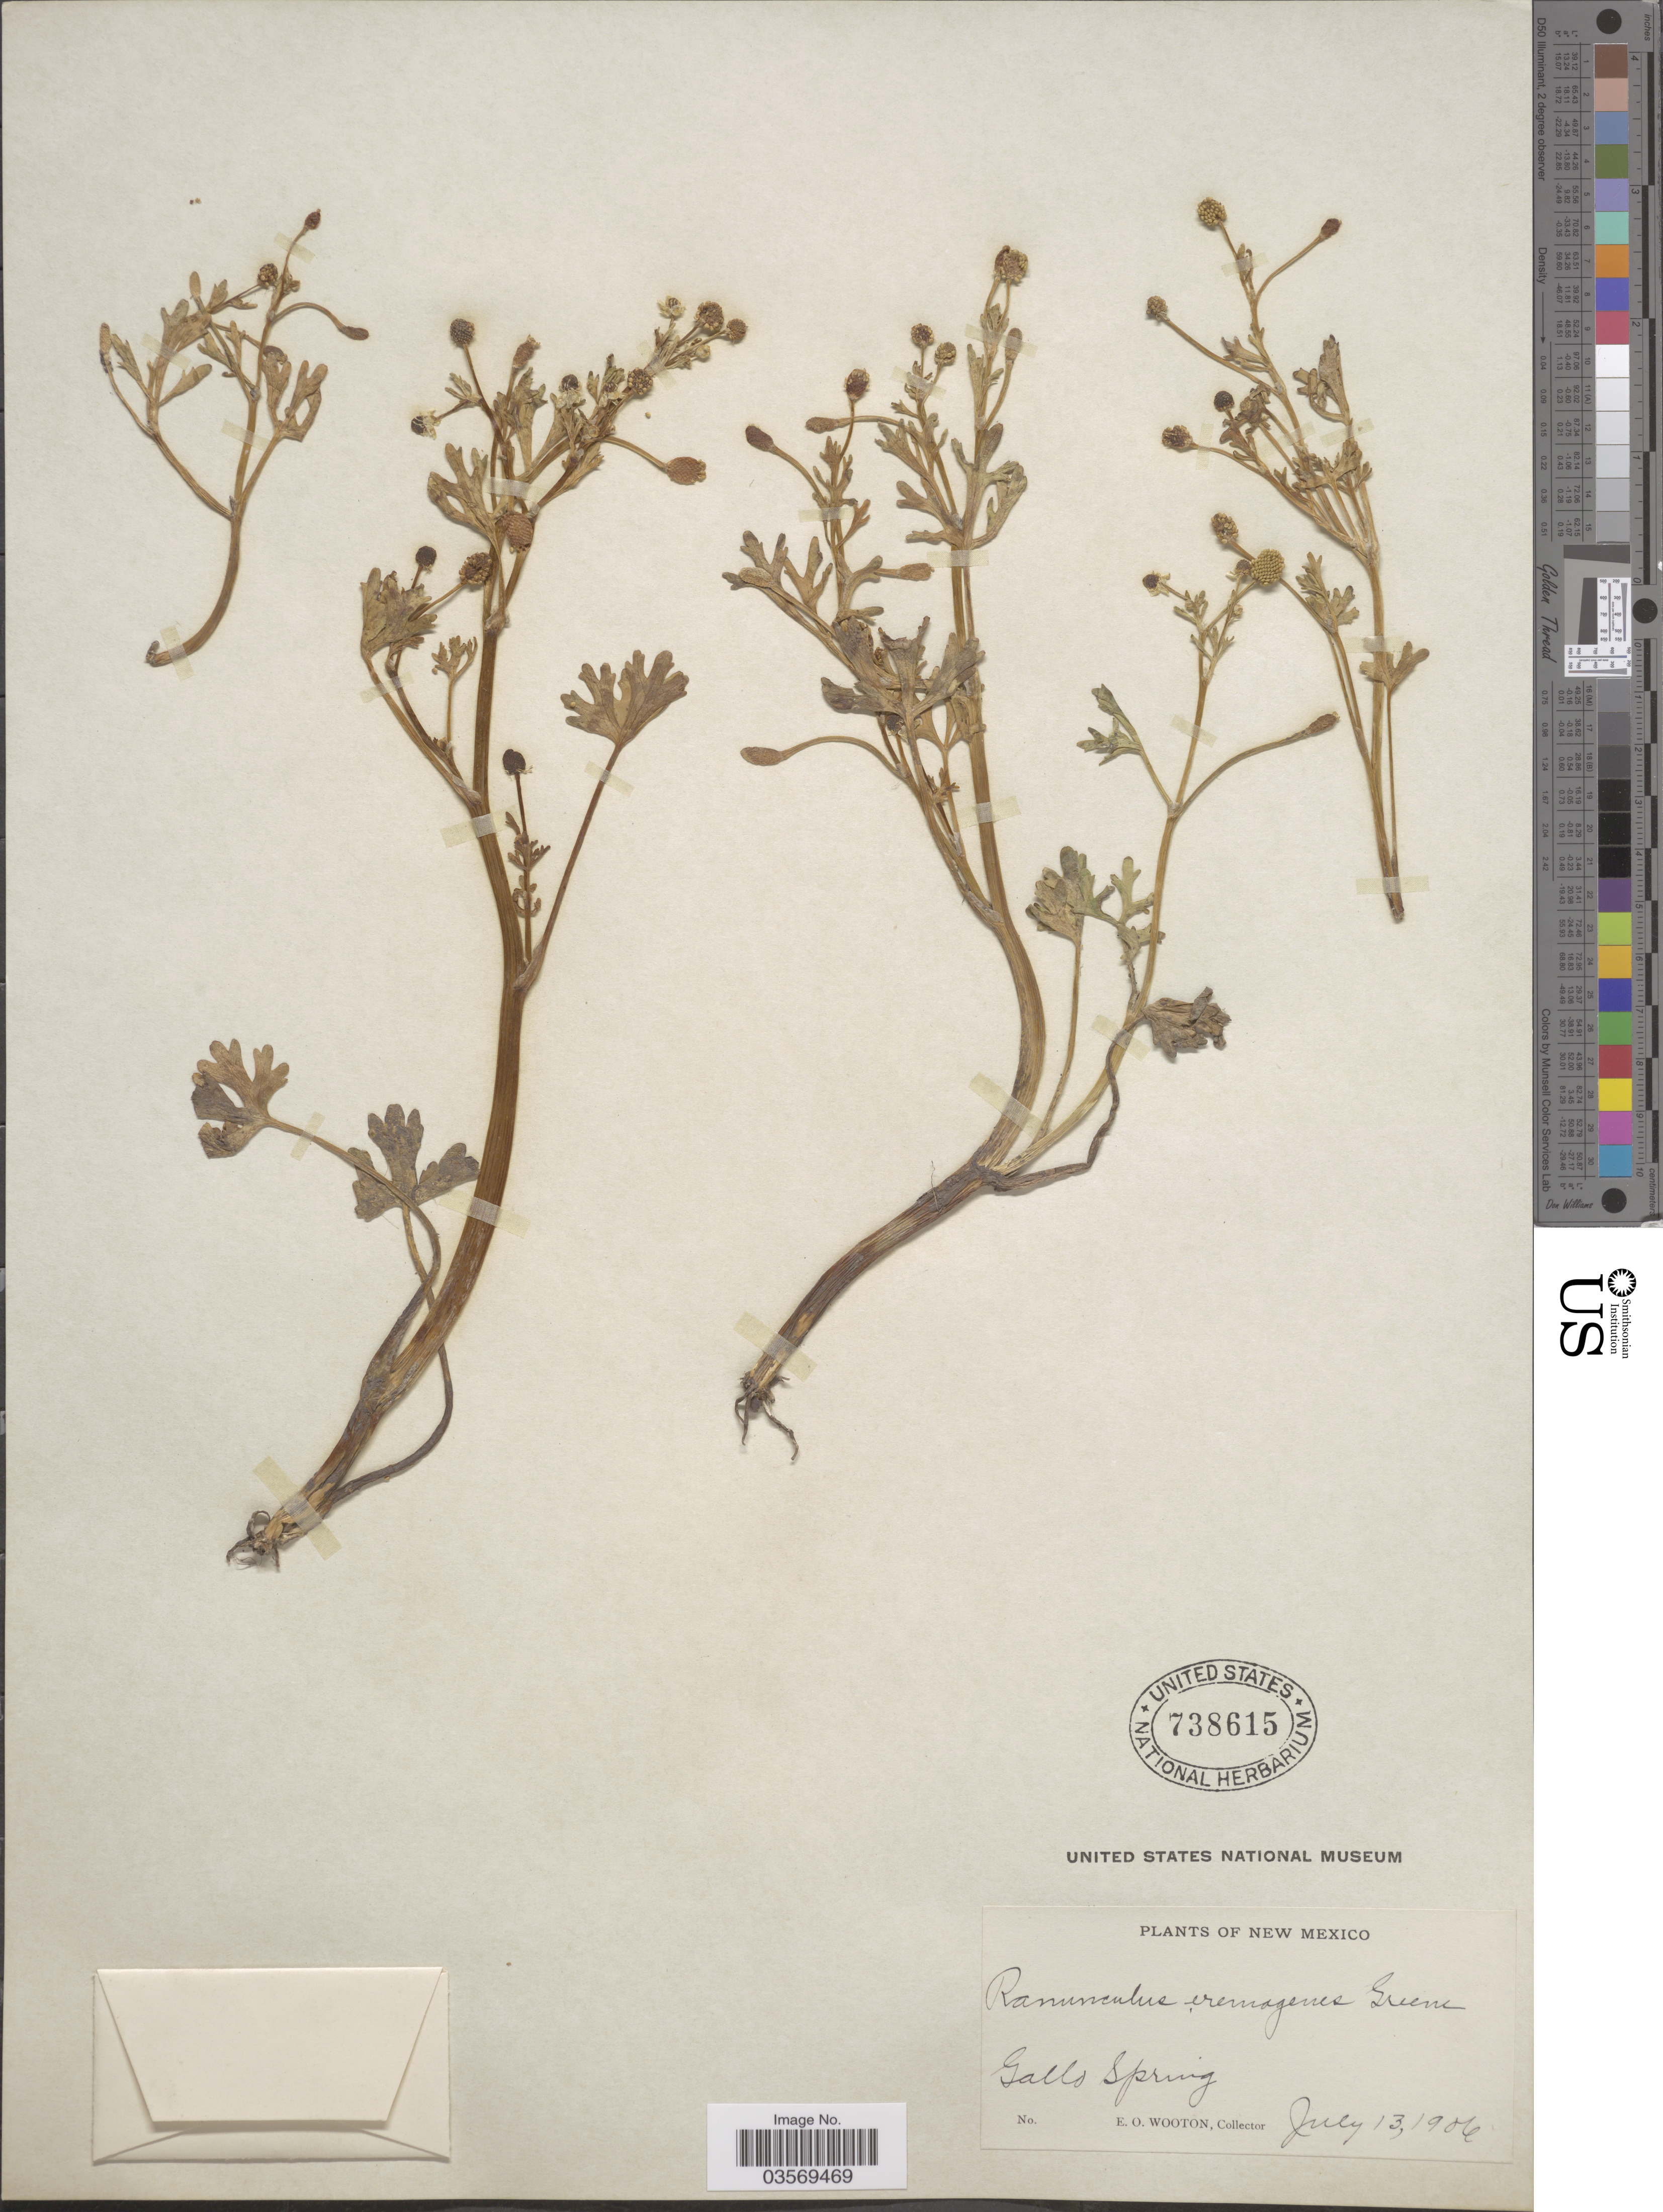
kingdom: Plantae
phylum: Tracheophyta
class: Magnoliopsida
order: Ranunculales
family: Ranunculaceae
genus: Ranunculus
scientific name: Ranunculus sceleratus var. multifidus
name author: Nutt.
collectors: E. O. Wooton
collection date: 1904-07-13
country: United States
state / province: New Mexico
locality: Gallo Spring.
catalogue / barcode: US 738615